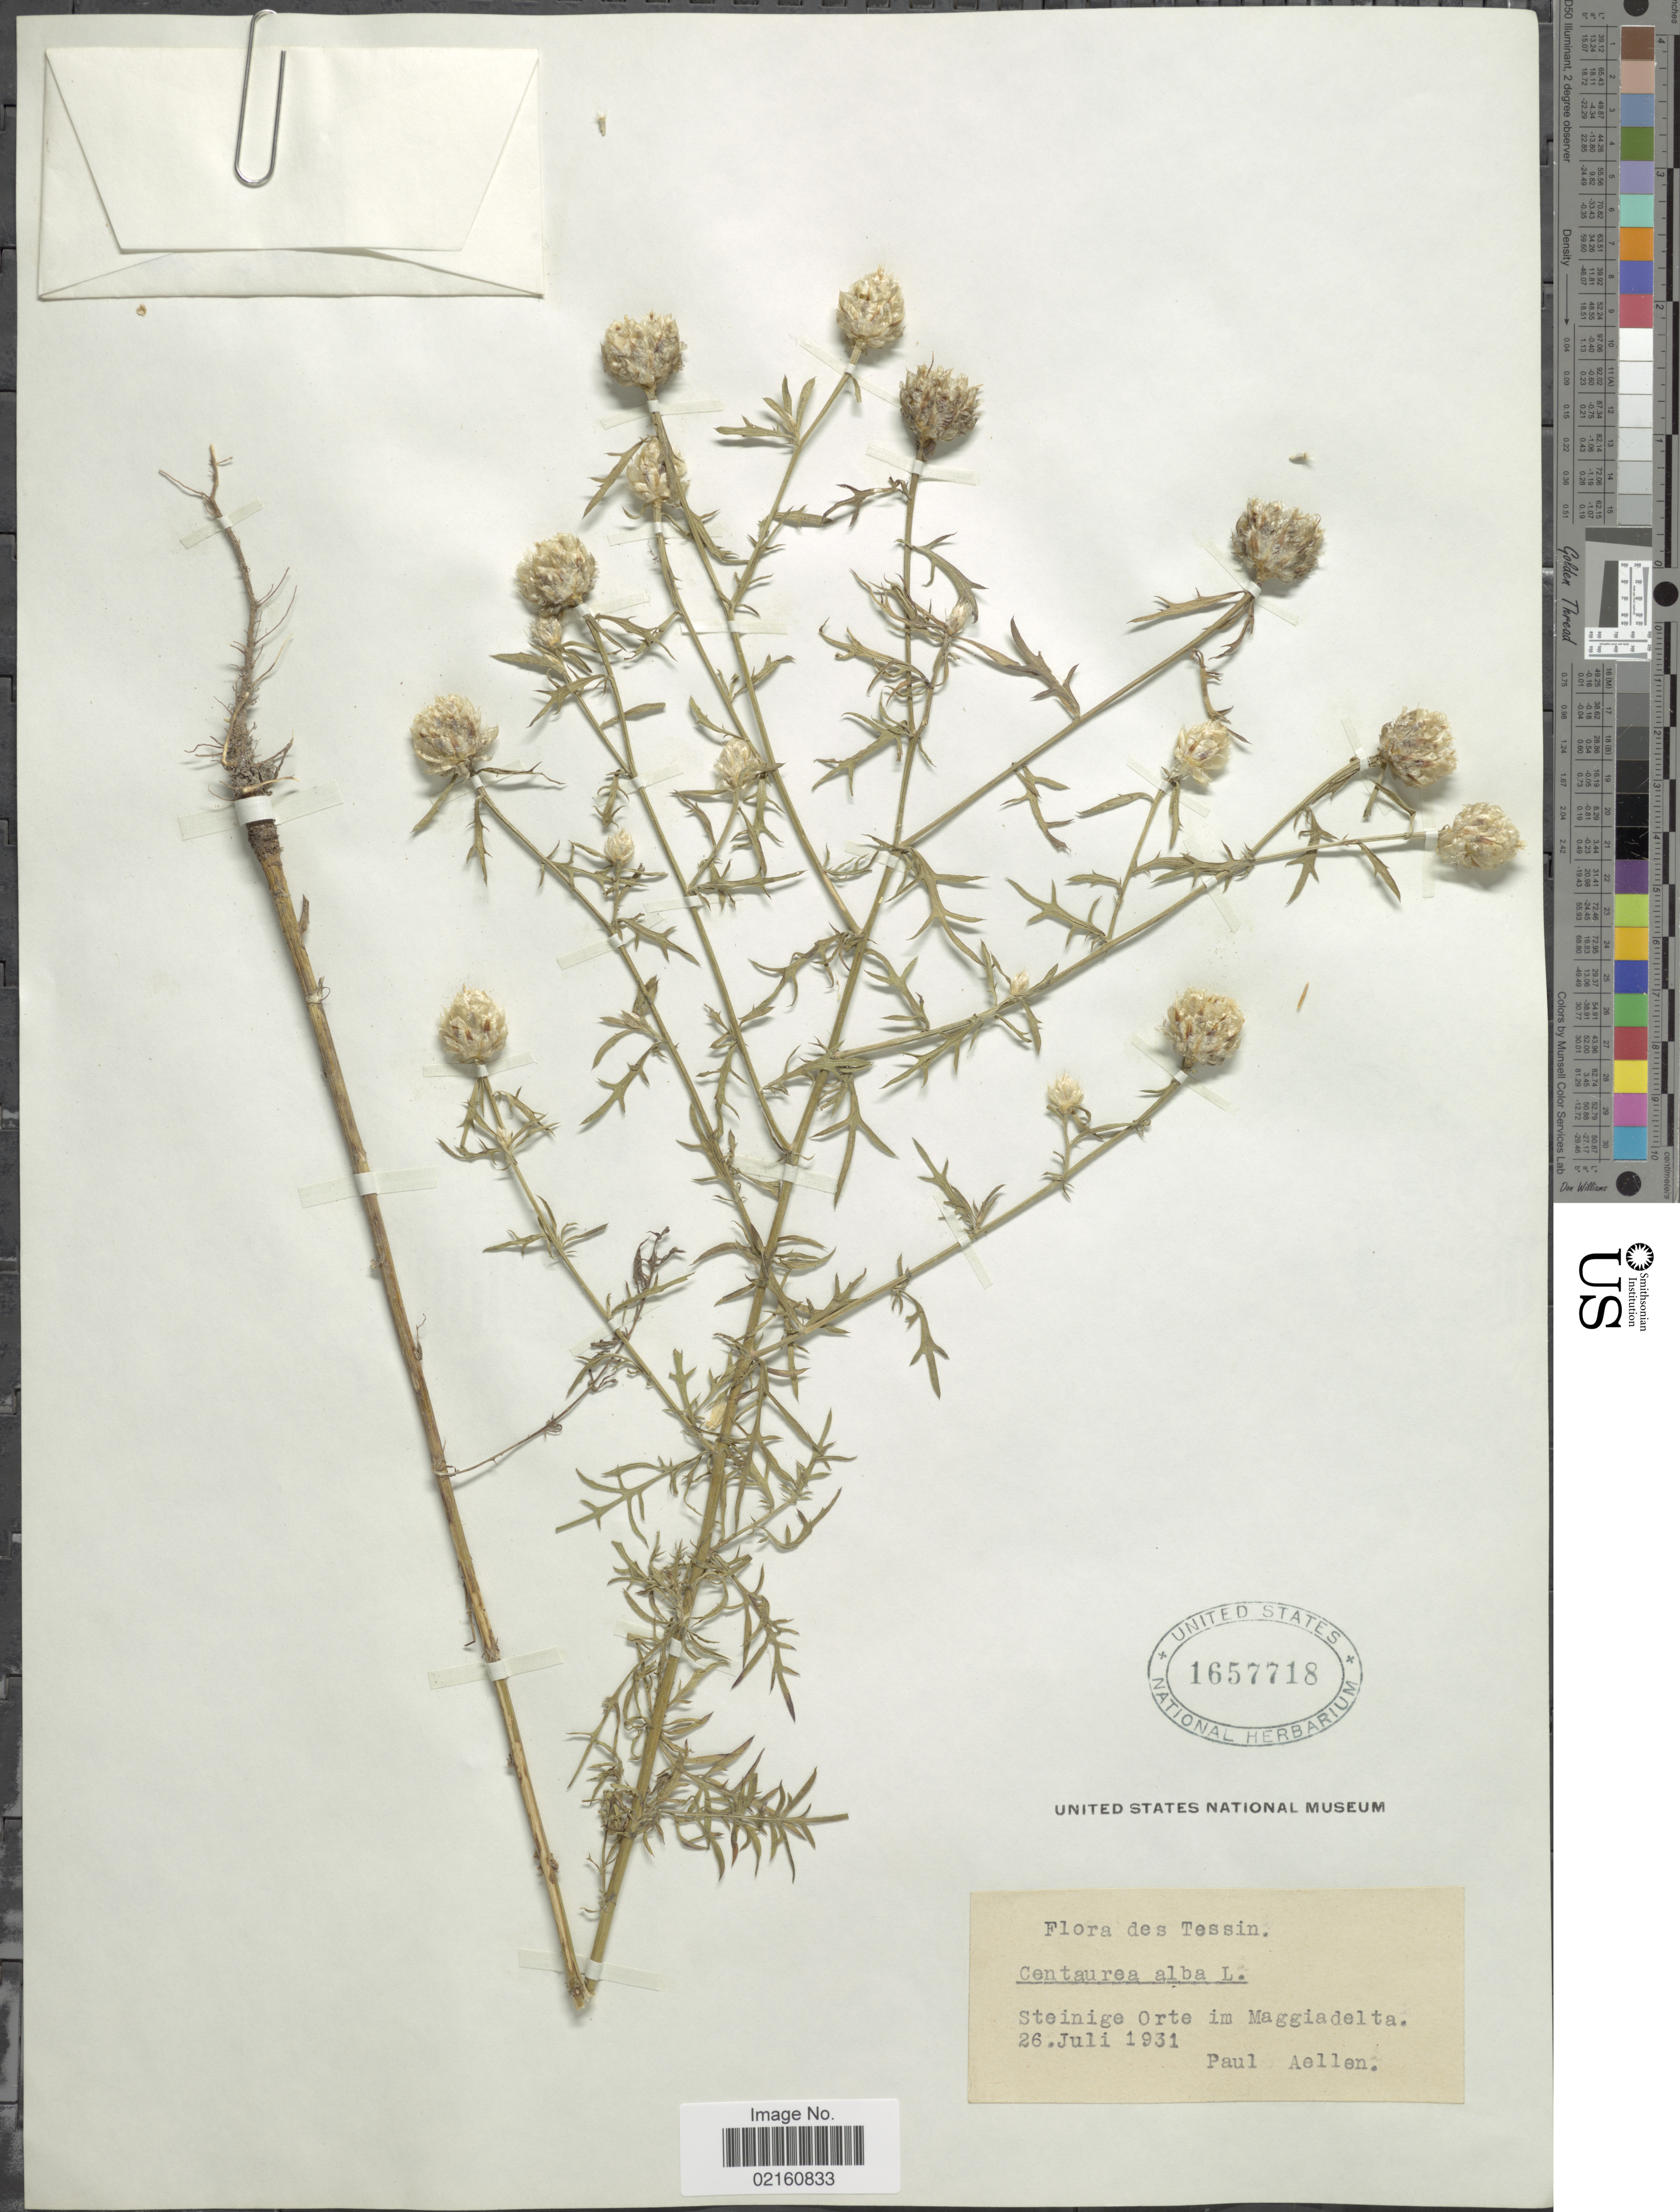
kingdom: Plantae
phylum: Tracheophyta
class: Magnoliopsida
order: Asterales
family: Asteraceae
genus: Centaurea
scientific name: Centaurea alba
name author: L.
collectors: P. Aellen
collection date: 1931-07-26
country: Switzerland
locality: Tessin., Steinige Orte im Maggiadelta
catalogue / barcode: US 1657718